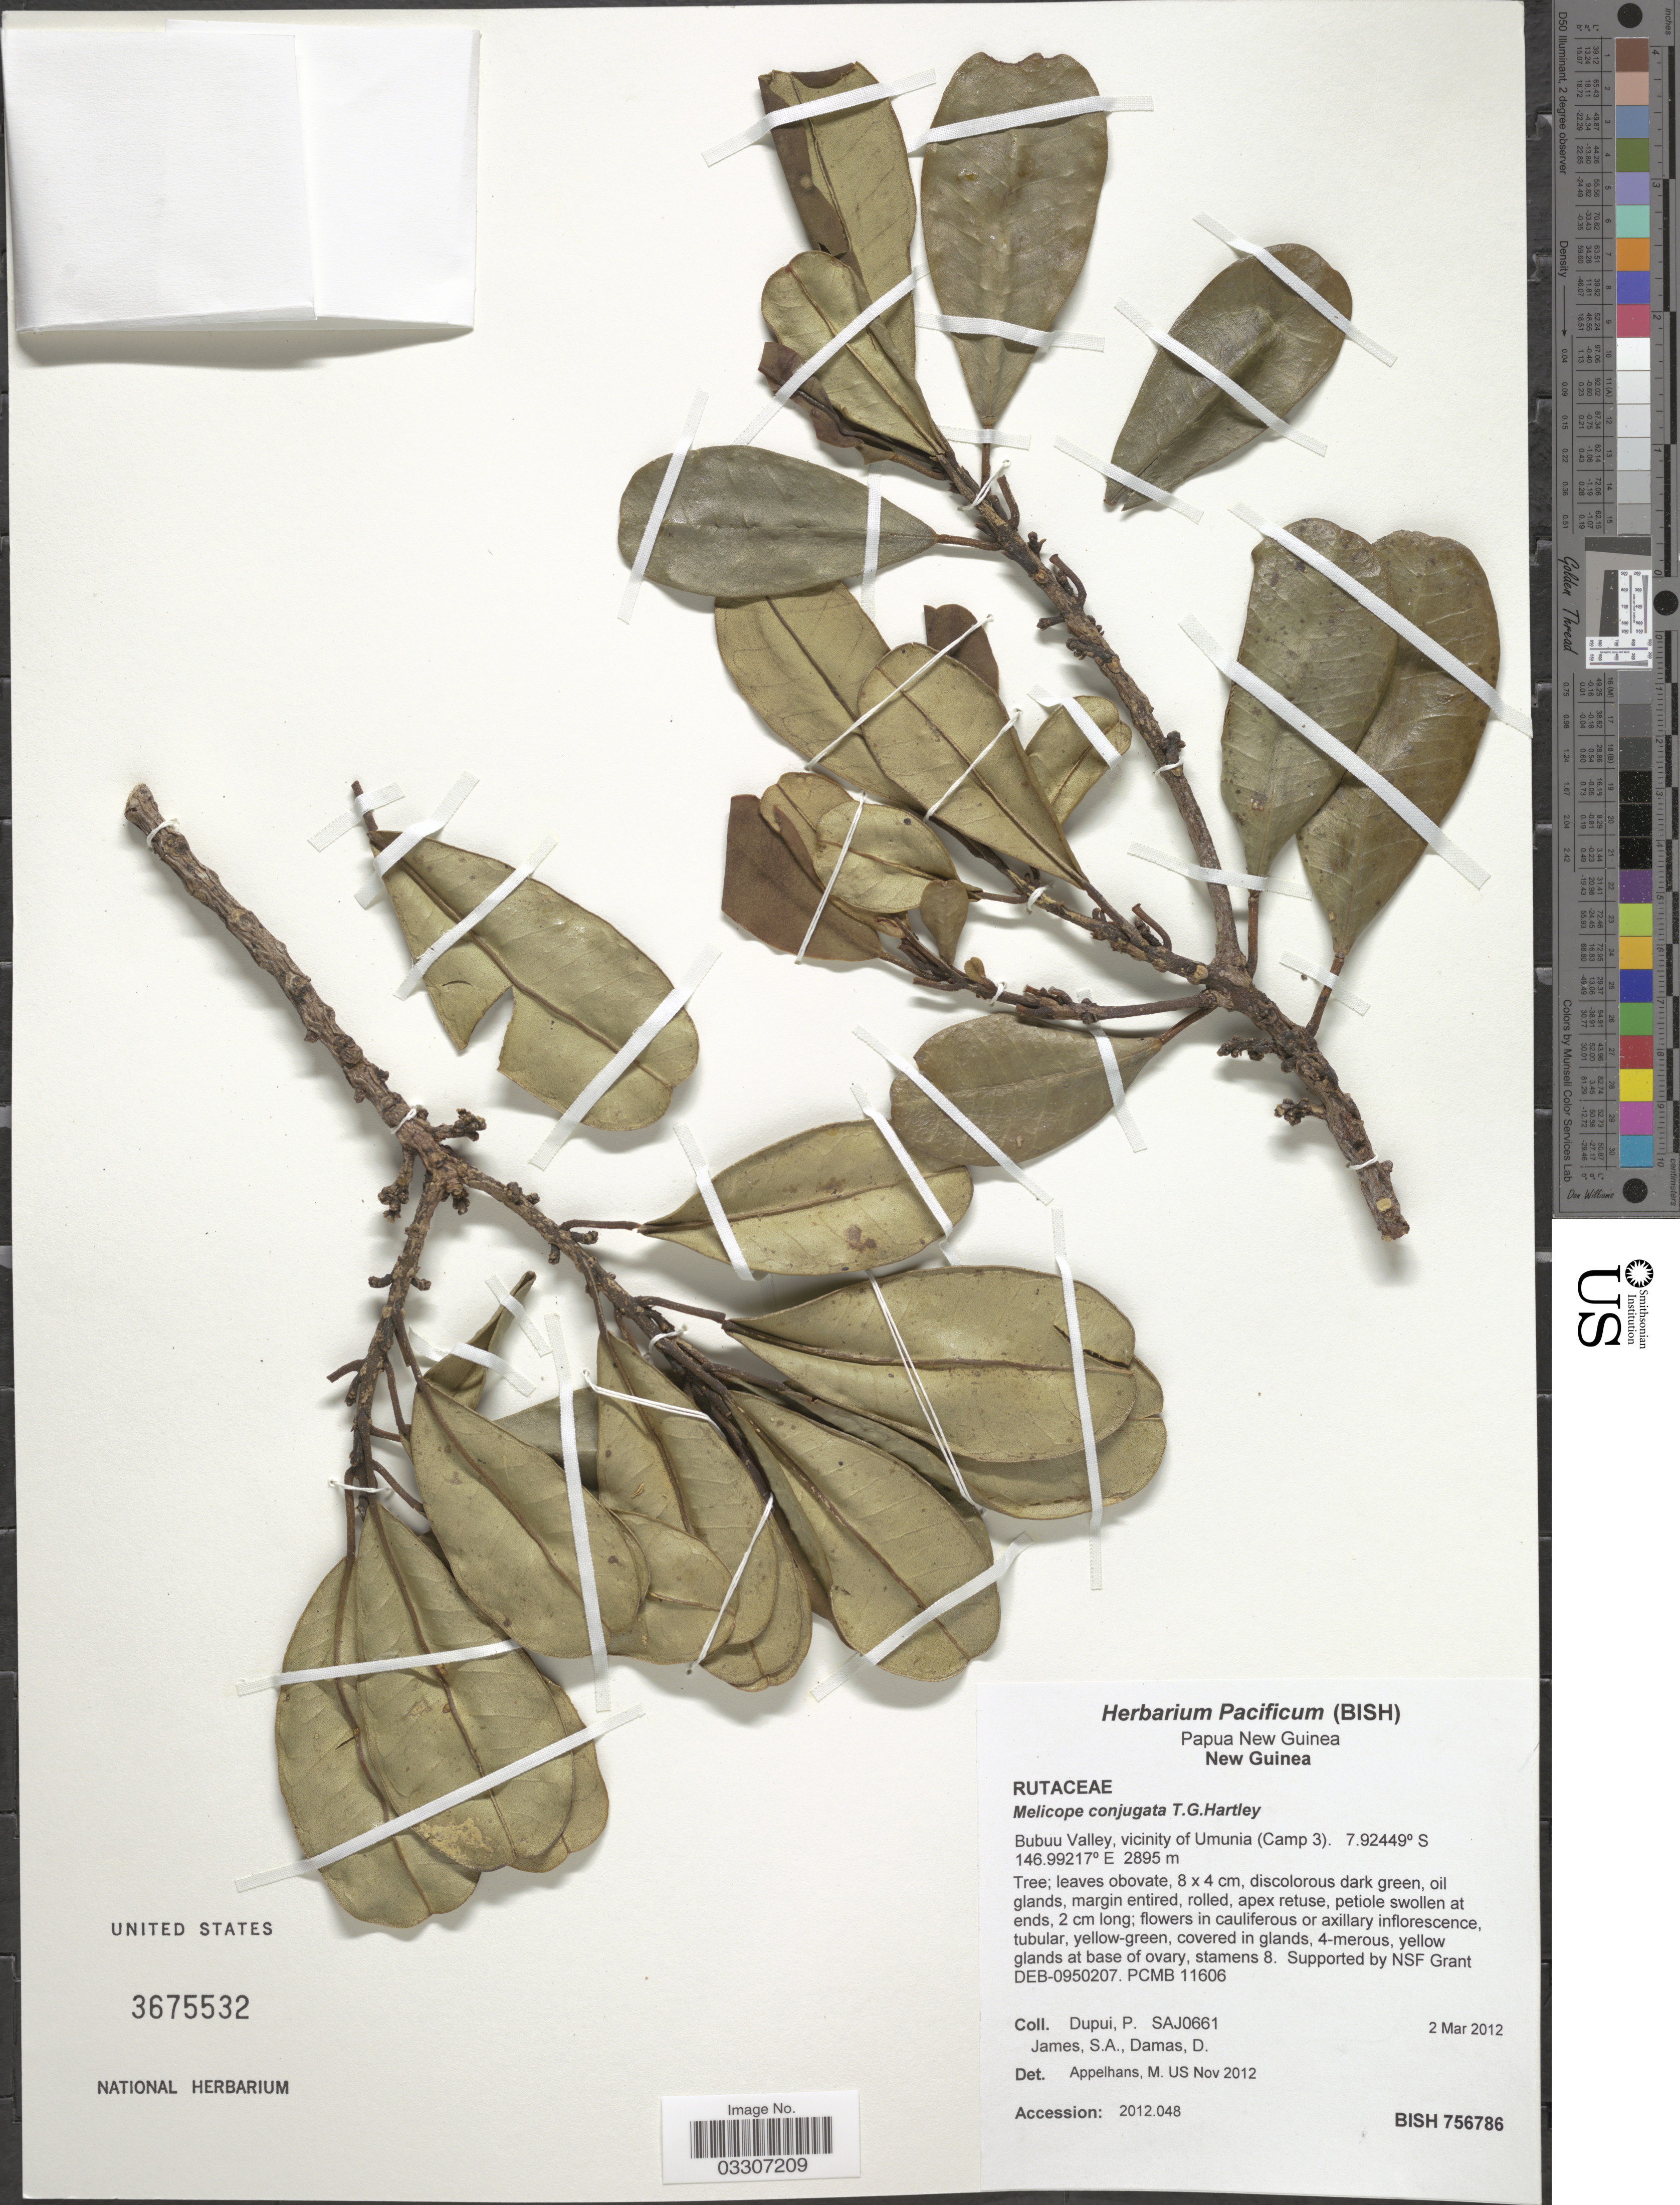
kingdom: Plantae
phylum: Tracheophyta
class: Magnoliopsida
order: Sapindales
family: Rutaceae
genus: Melicope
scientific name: Melicope conjugata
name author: T.G. Hartley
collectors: P. Dupui, S. James & D. Damas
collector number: SAJ0661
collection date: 2012-03-02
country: Papua New Guinea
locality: New Guinea. Bubuu Valley, vicinity of Umunia (Camp 3).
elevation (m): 2895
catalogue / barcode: US 3675532